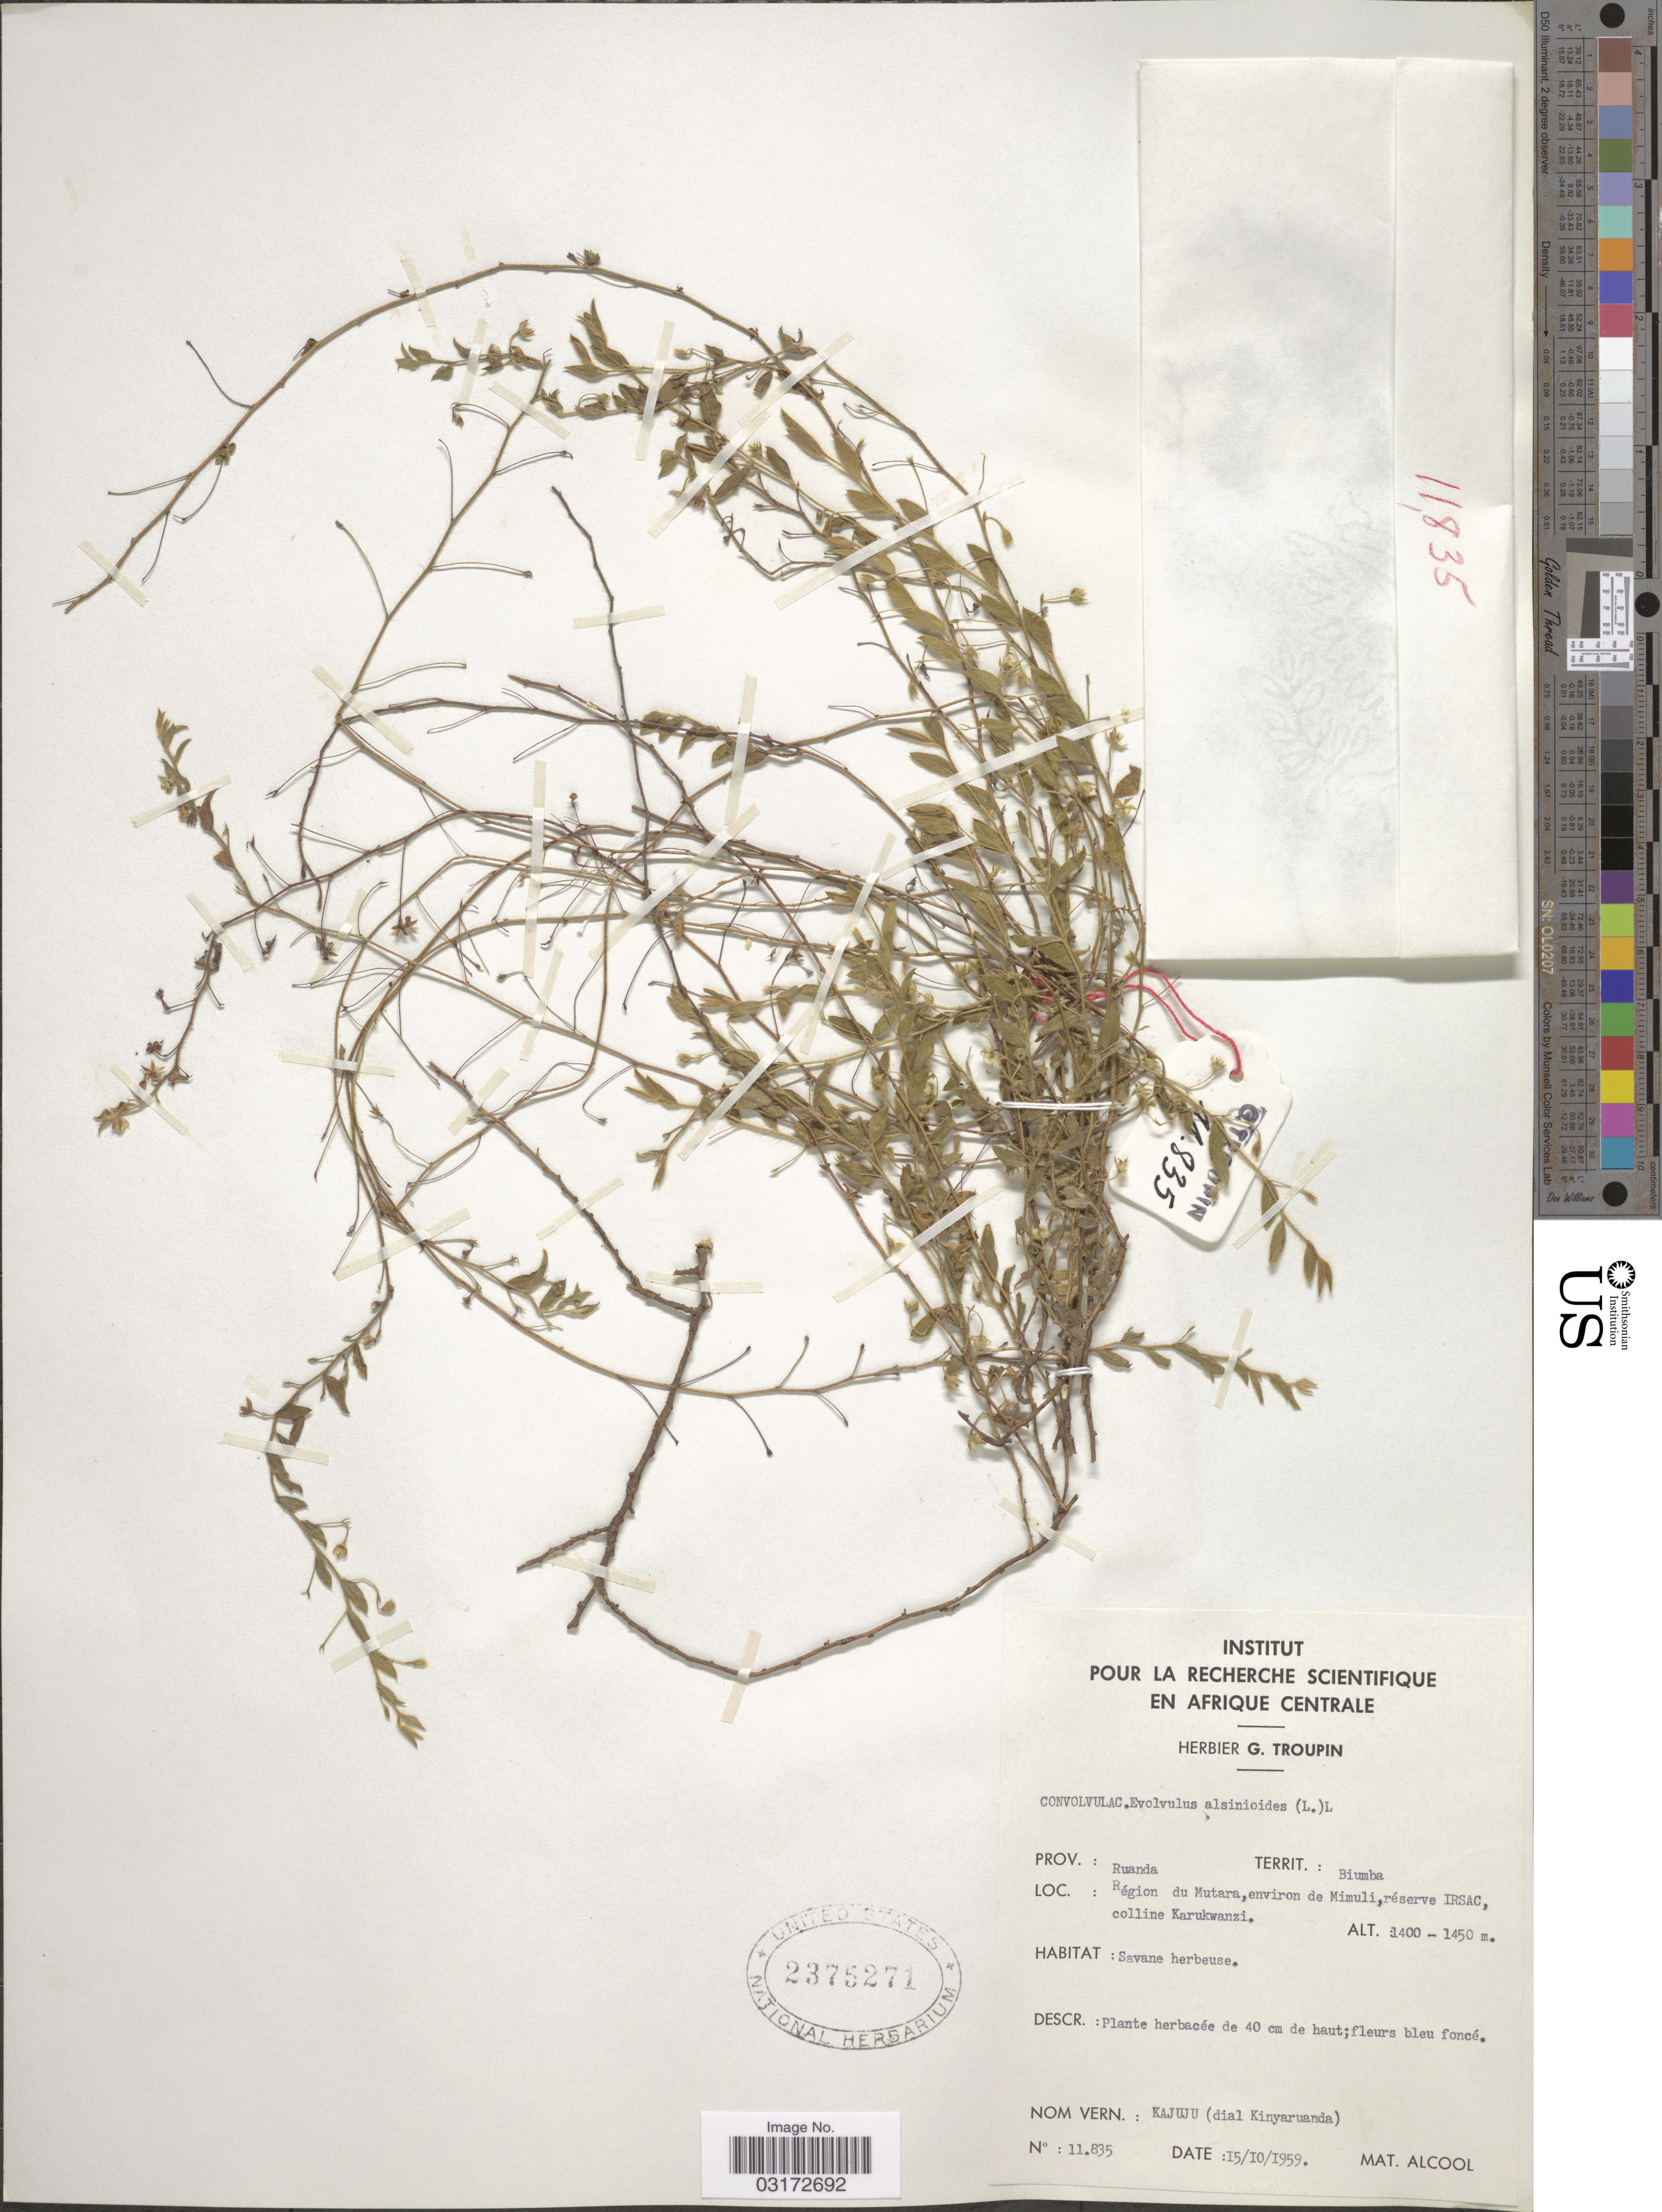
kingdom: Plantae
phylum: Tracheophyta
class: Magnoliopsida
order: Solanales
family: Convolvulaceae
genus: Evolvulus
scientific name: Evolvulus alsinoides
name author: (L.) L.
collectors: ex herb. G. Troupin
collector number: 11835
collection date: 1959-10-15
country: Rwanda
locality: Prov.: Ruanda. Territ.: Biumba. Région du Mutara, environ de Mimuli, réserve IRSAC, colline Karukwanzi.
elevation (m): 1400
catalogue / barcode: US 2375271